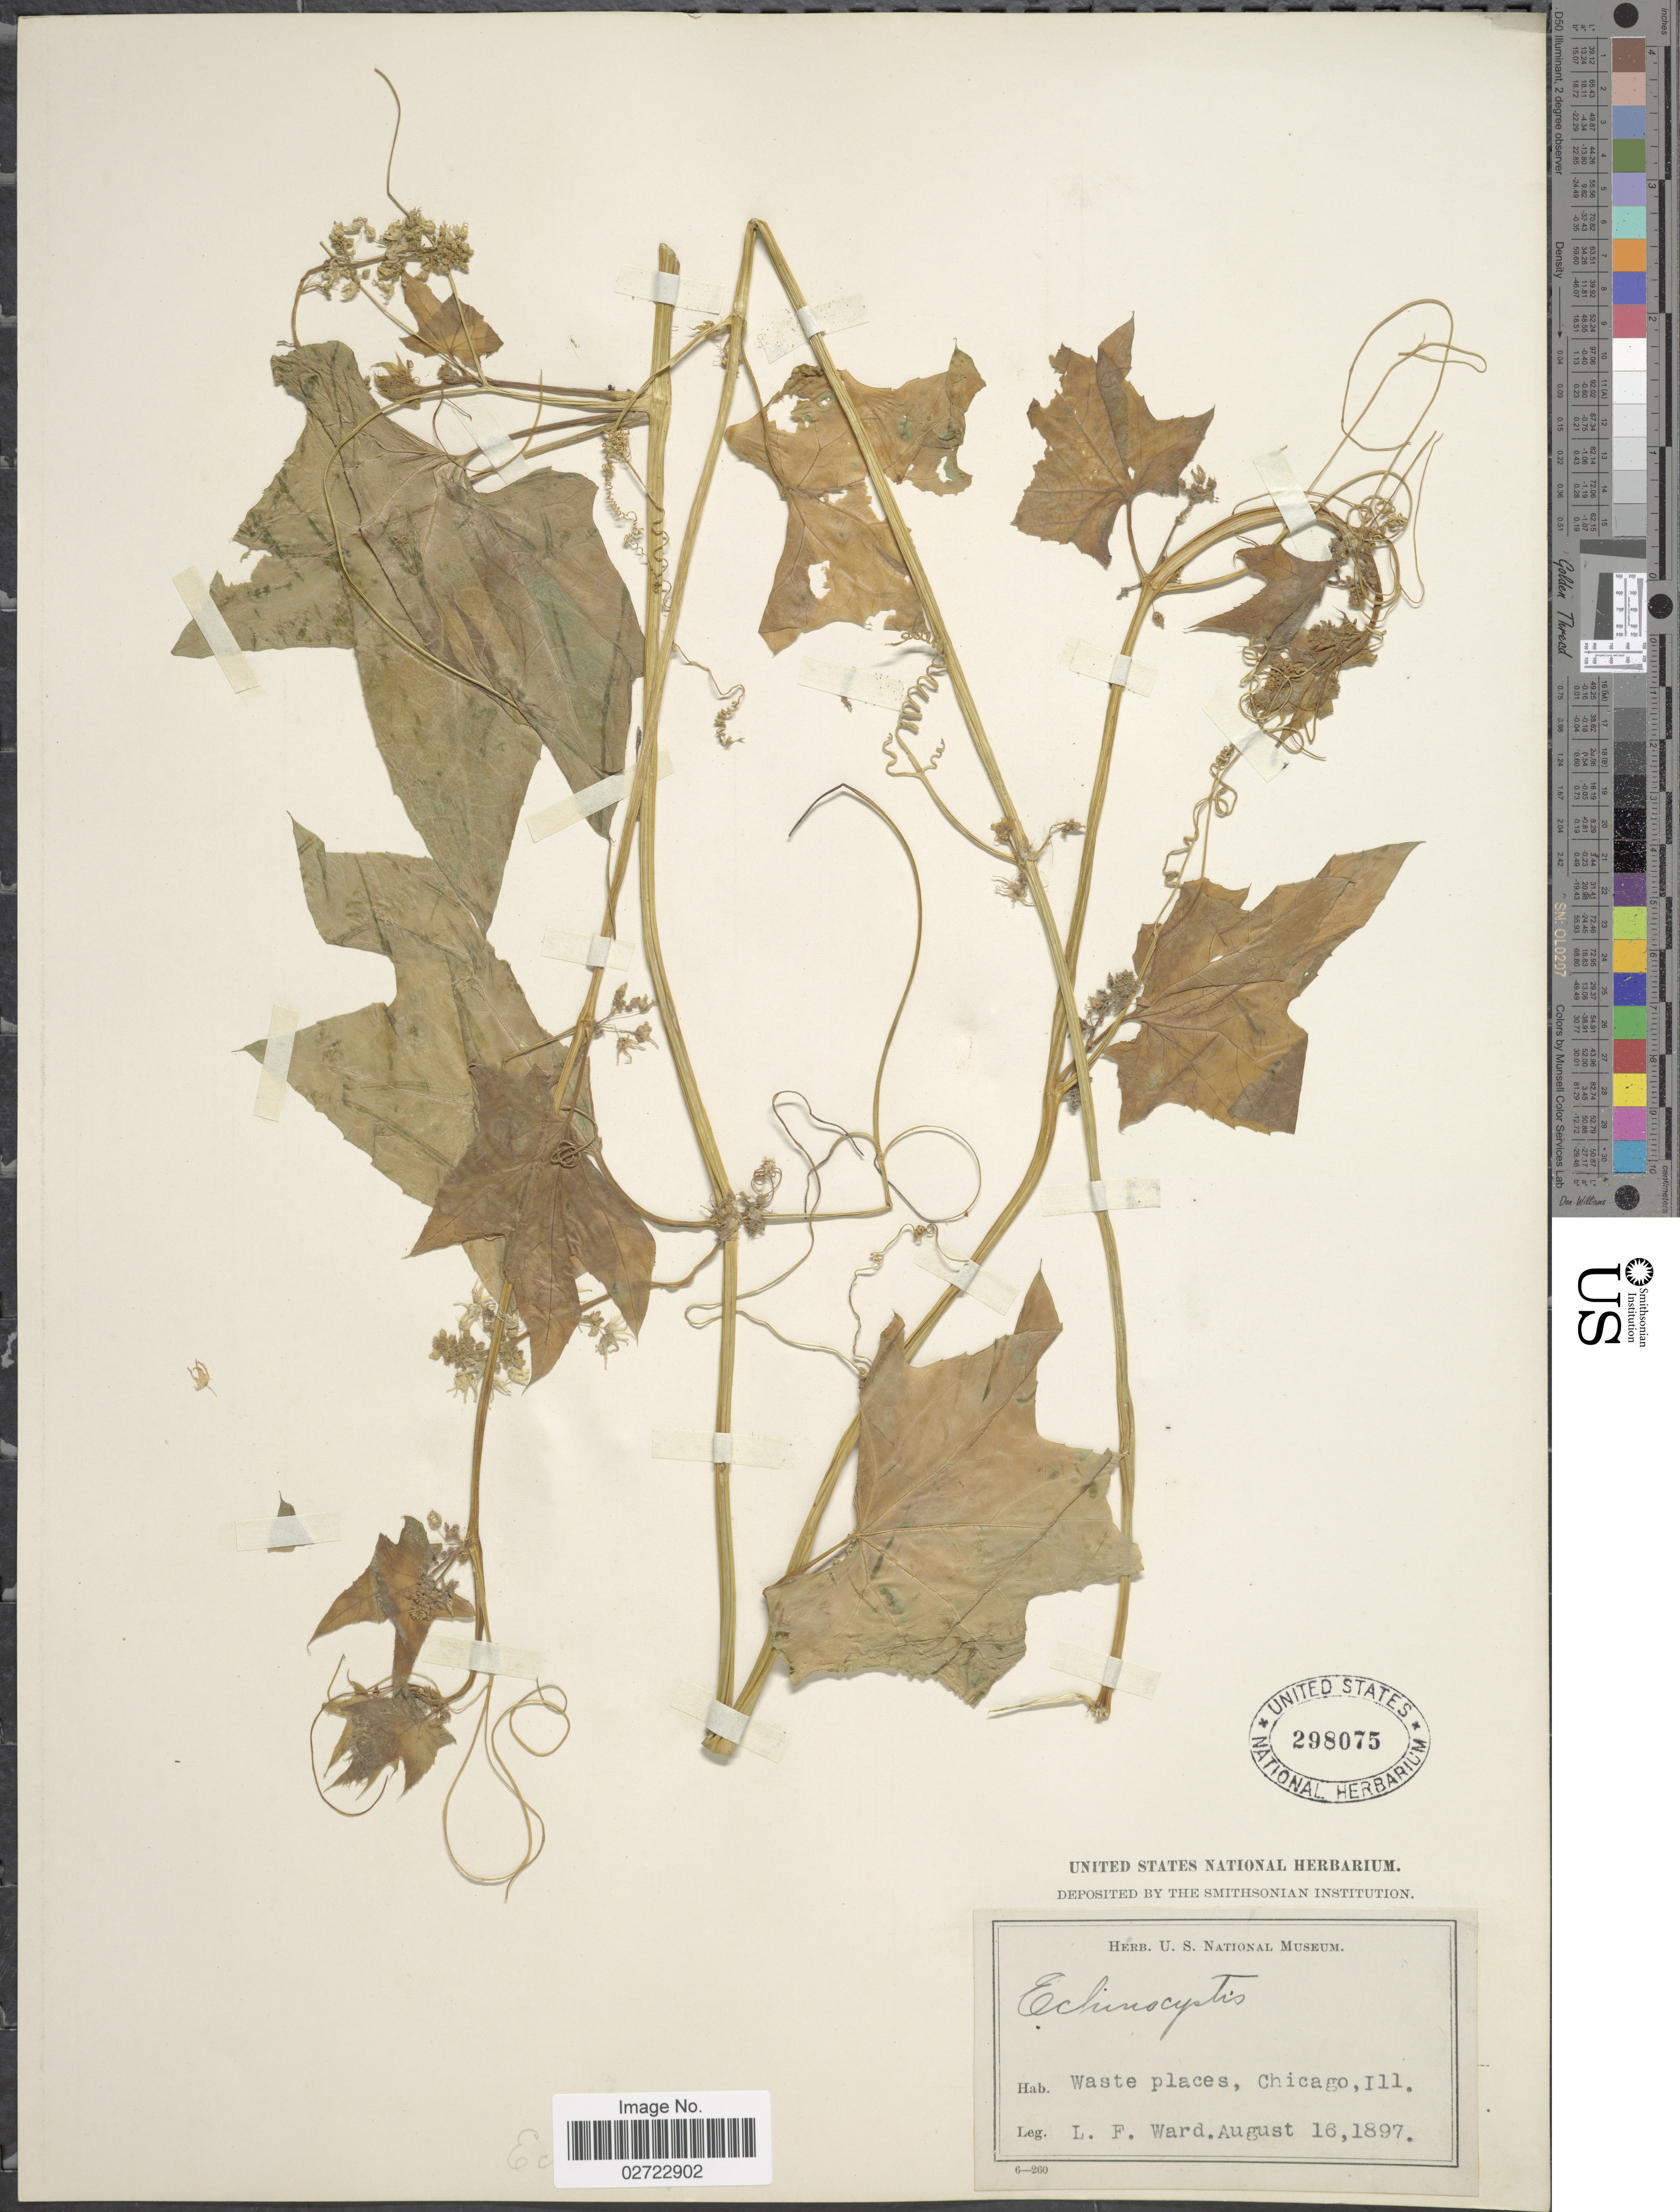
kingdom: Plantae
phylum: Tracheophyta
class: Magnoliopsida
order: Cucurbitales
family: Cucurbitaceae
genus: Echinocystis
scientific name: Echinocystis lobata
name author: (Michx.) Torr. & A. Gray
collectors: L. F. Ward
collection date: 1897-08-16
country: United States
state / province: Illinois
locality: Waste places, Chicago.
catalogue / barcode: US 298075